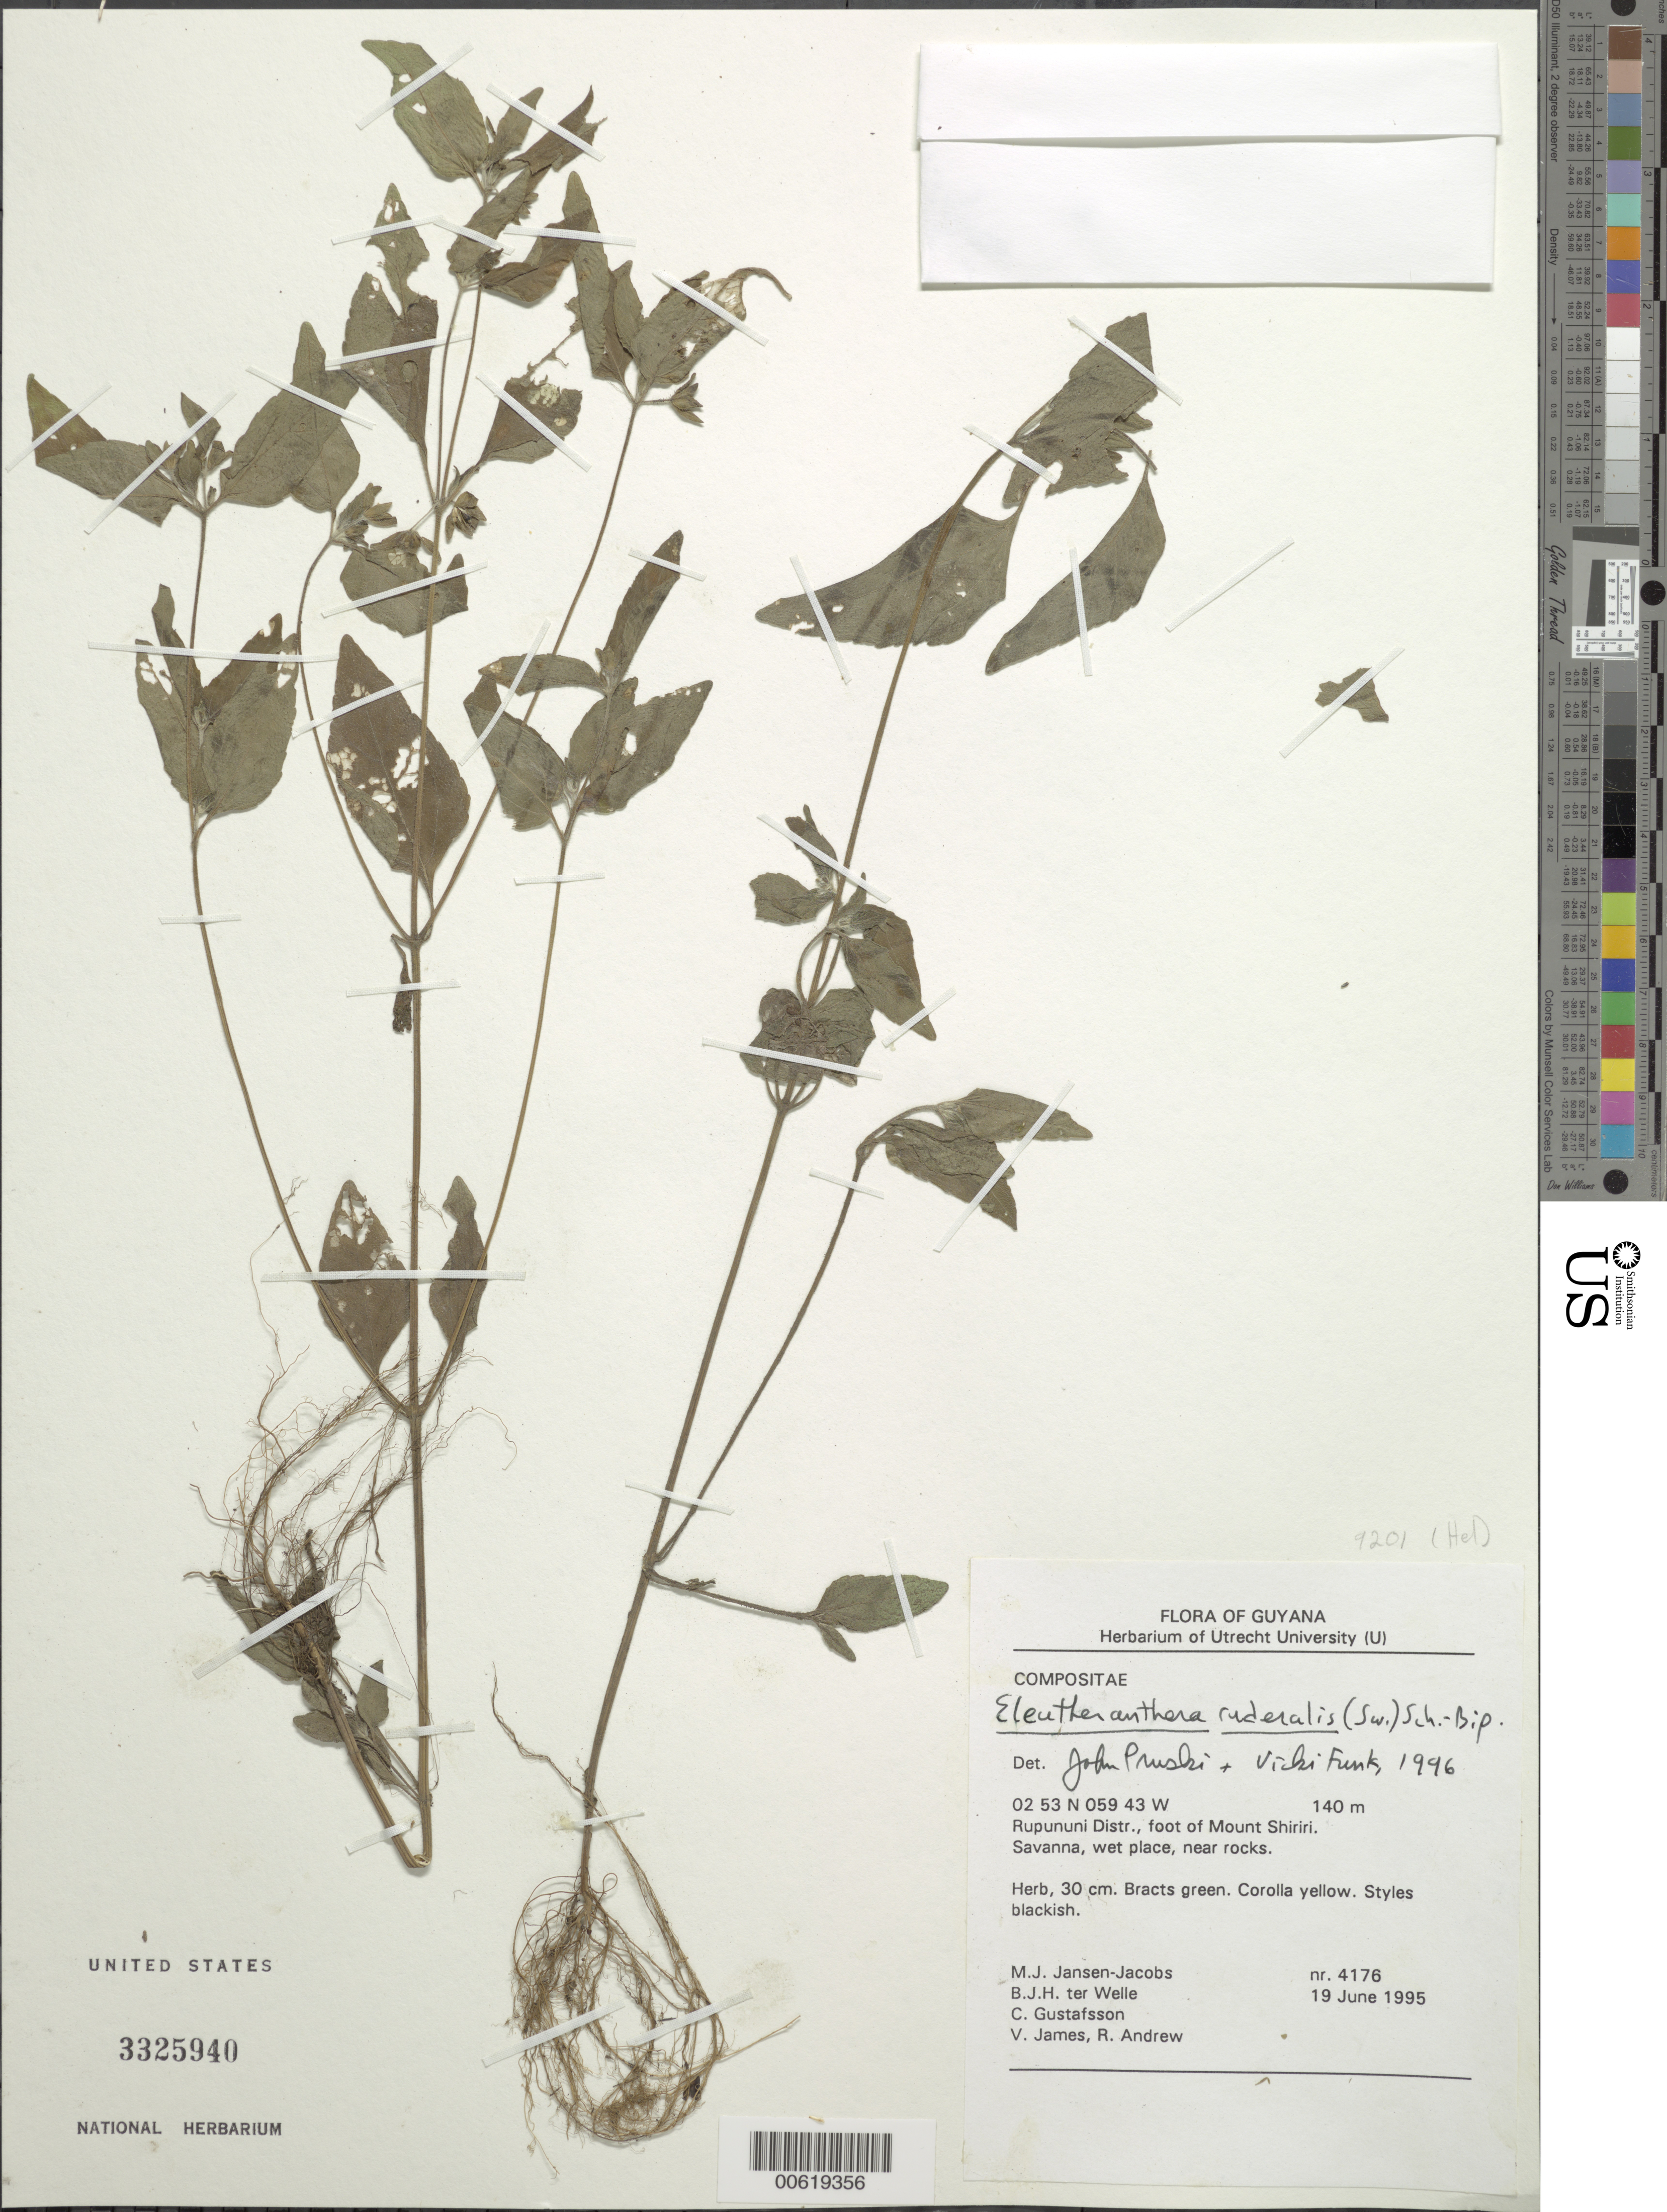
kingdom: Plantae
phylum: Tracheophyta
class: Magnoliopsida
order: Asterales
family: Asteraceae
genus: Eleutheranthera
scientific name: Eleutheranthera ruderalis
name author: (Sw.) Sch. Bip.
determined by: Pruski, J. F.; Funk, V. A.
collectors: M. J. Jansen-Jacobs, B. Welle, C. G. Gustafsson, V. James & R. Andrew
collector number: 4176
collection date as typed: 19-Jun-95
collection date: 1995-06-19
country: Guyana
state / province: U. Takutu-U. Essequibo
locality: Mount Shiriri, at foot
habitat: Savanna, wet place, near rocks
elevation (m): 140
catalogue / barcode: US 3325940